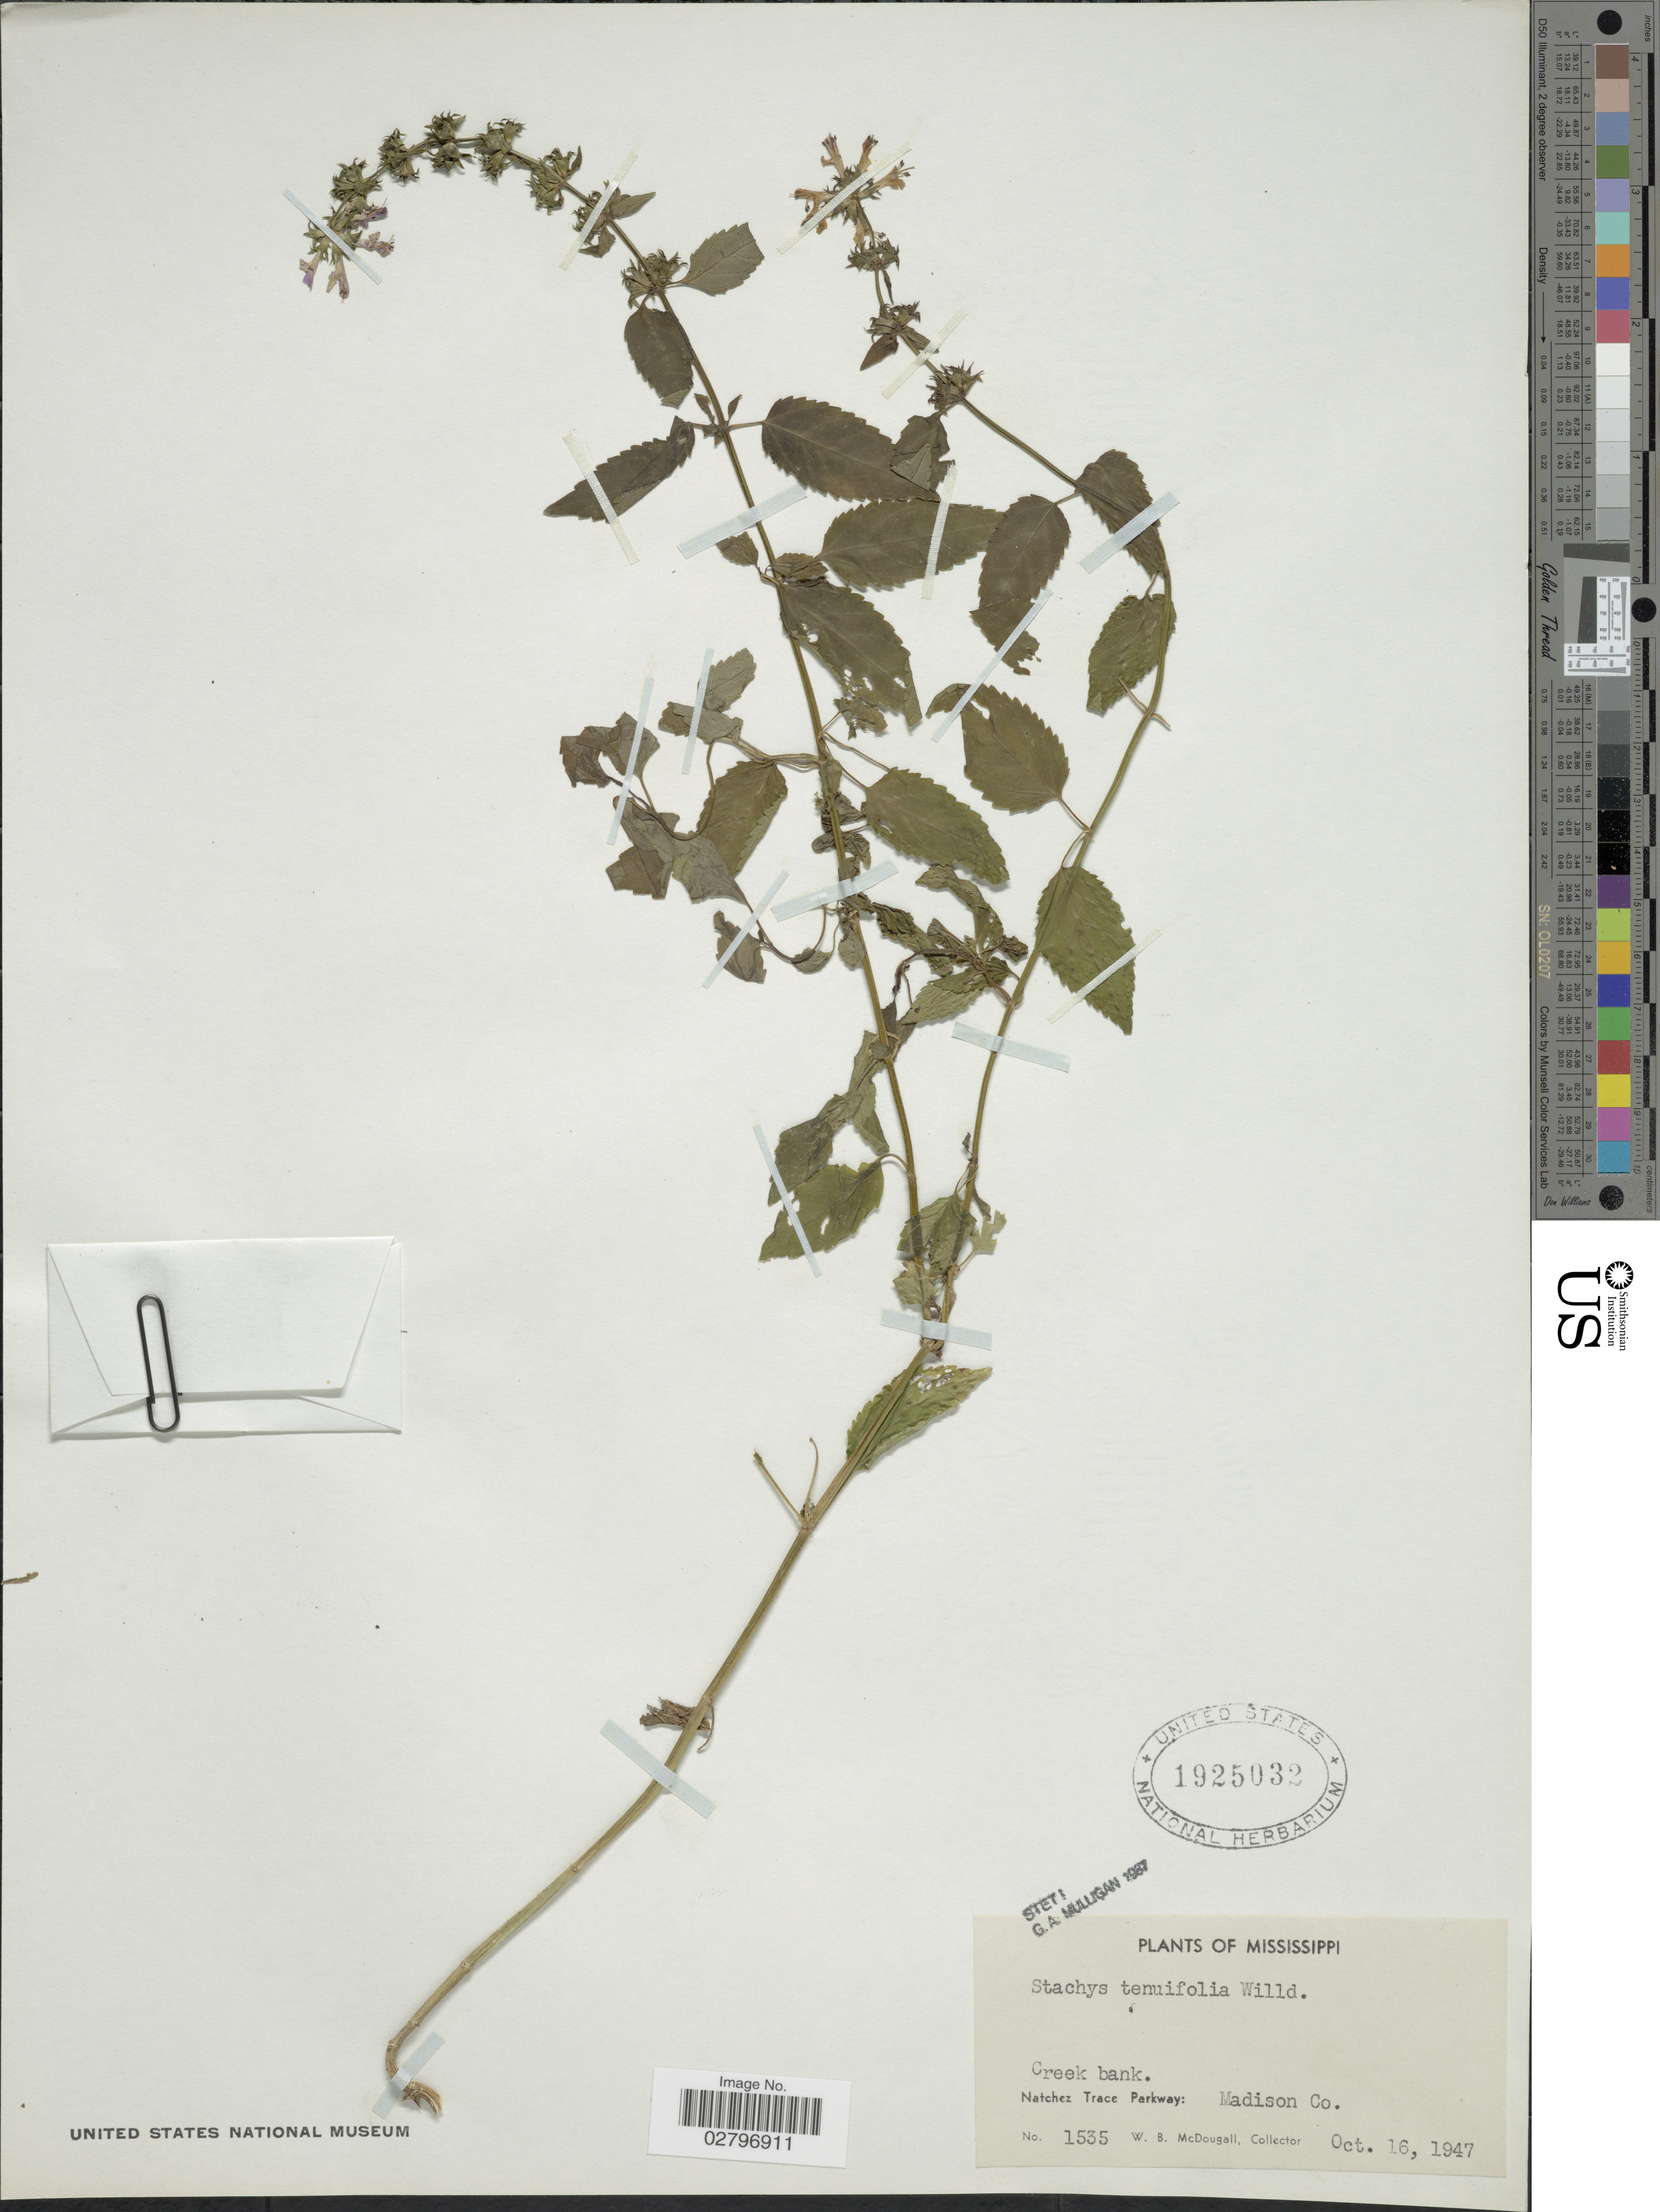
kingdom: Plantae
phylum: Tracheophyta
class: Magnoliopsida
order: Lamiales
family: Lamiaceae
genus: Stachys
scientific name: Stachys tenuifolia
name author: Willd.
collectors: W. B. McDougall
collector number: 1535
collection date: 1947-10-16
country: United States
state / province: Mississippi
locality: Creek bank, Natchez Trace Parkway: Madison Co.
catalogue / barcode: US 1925032